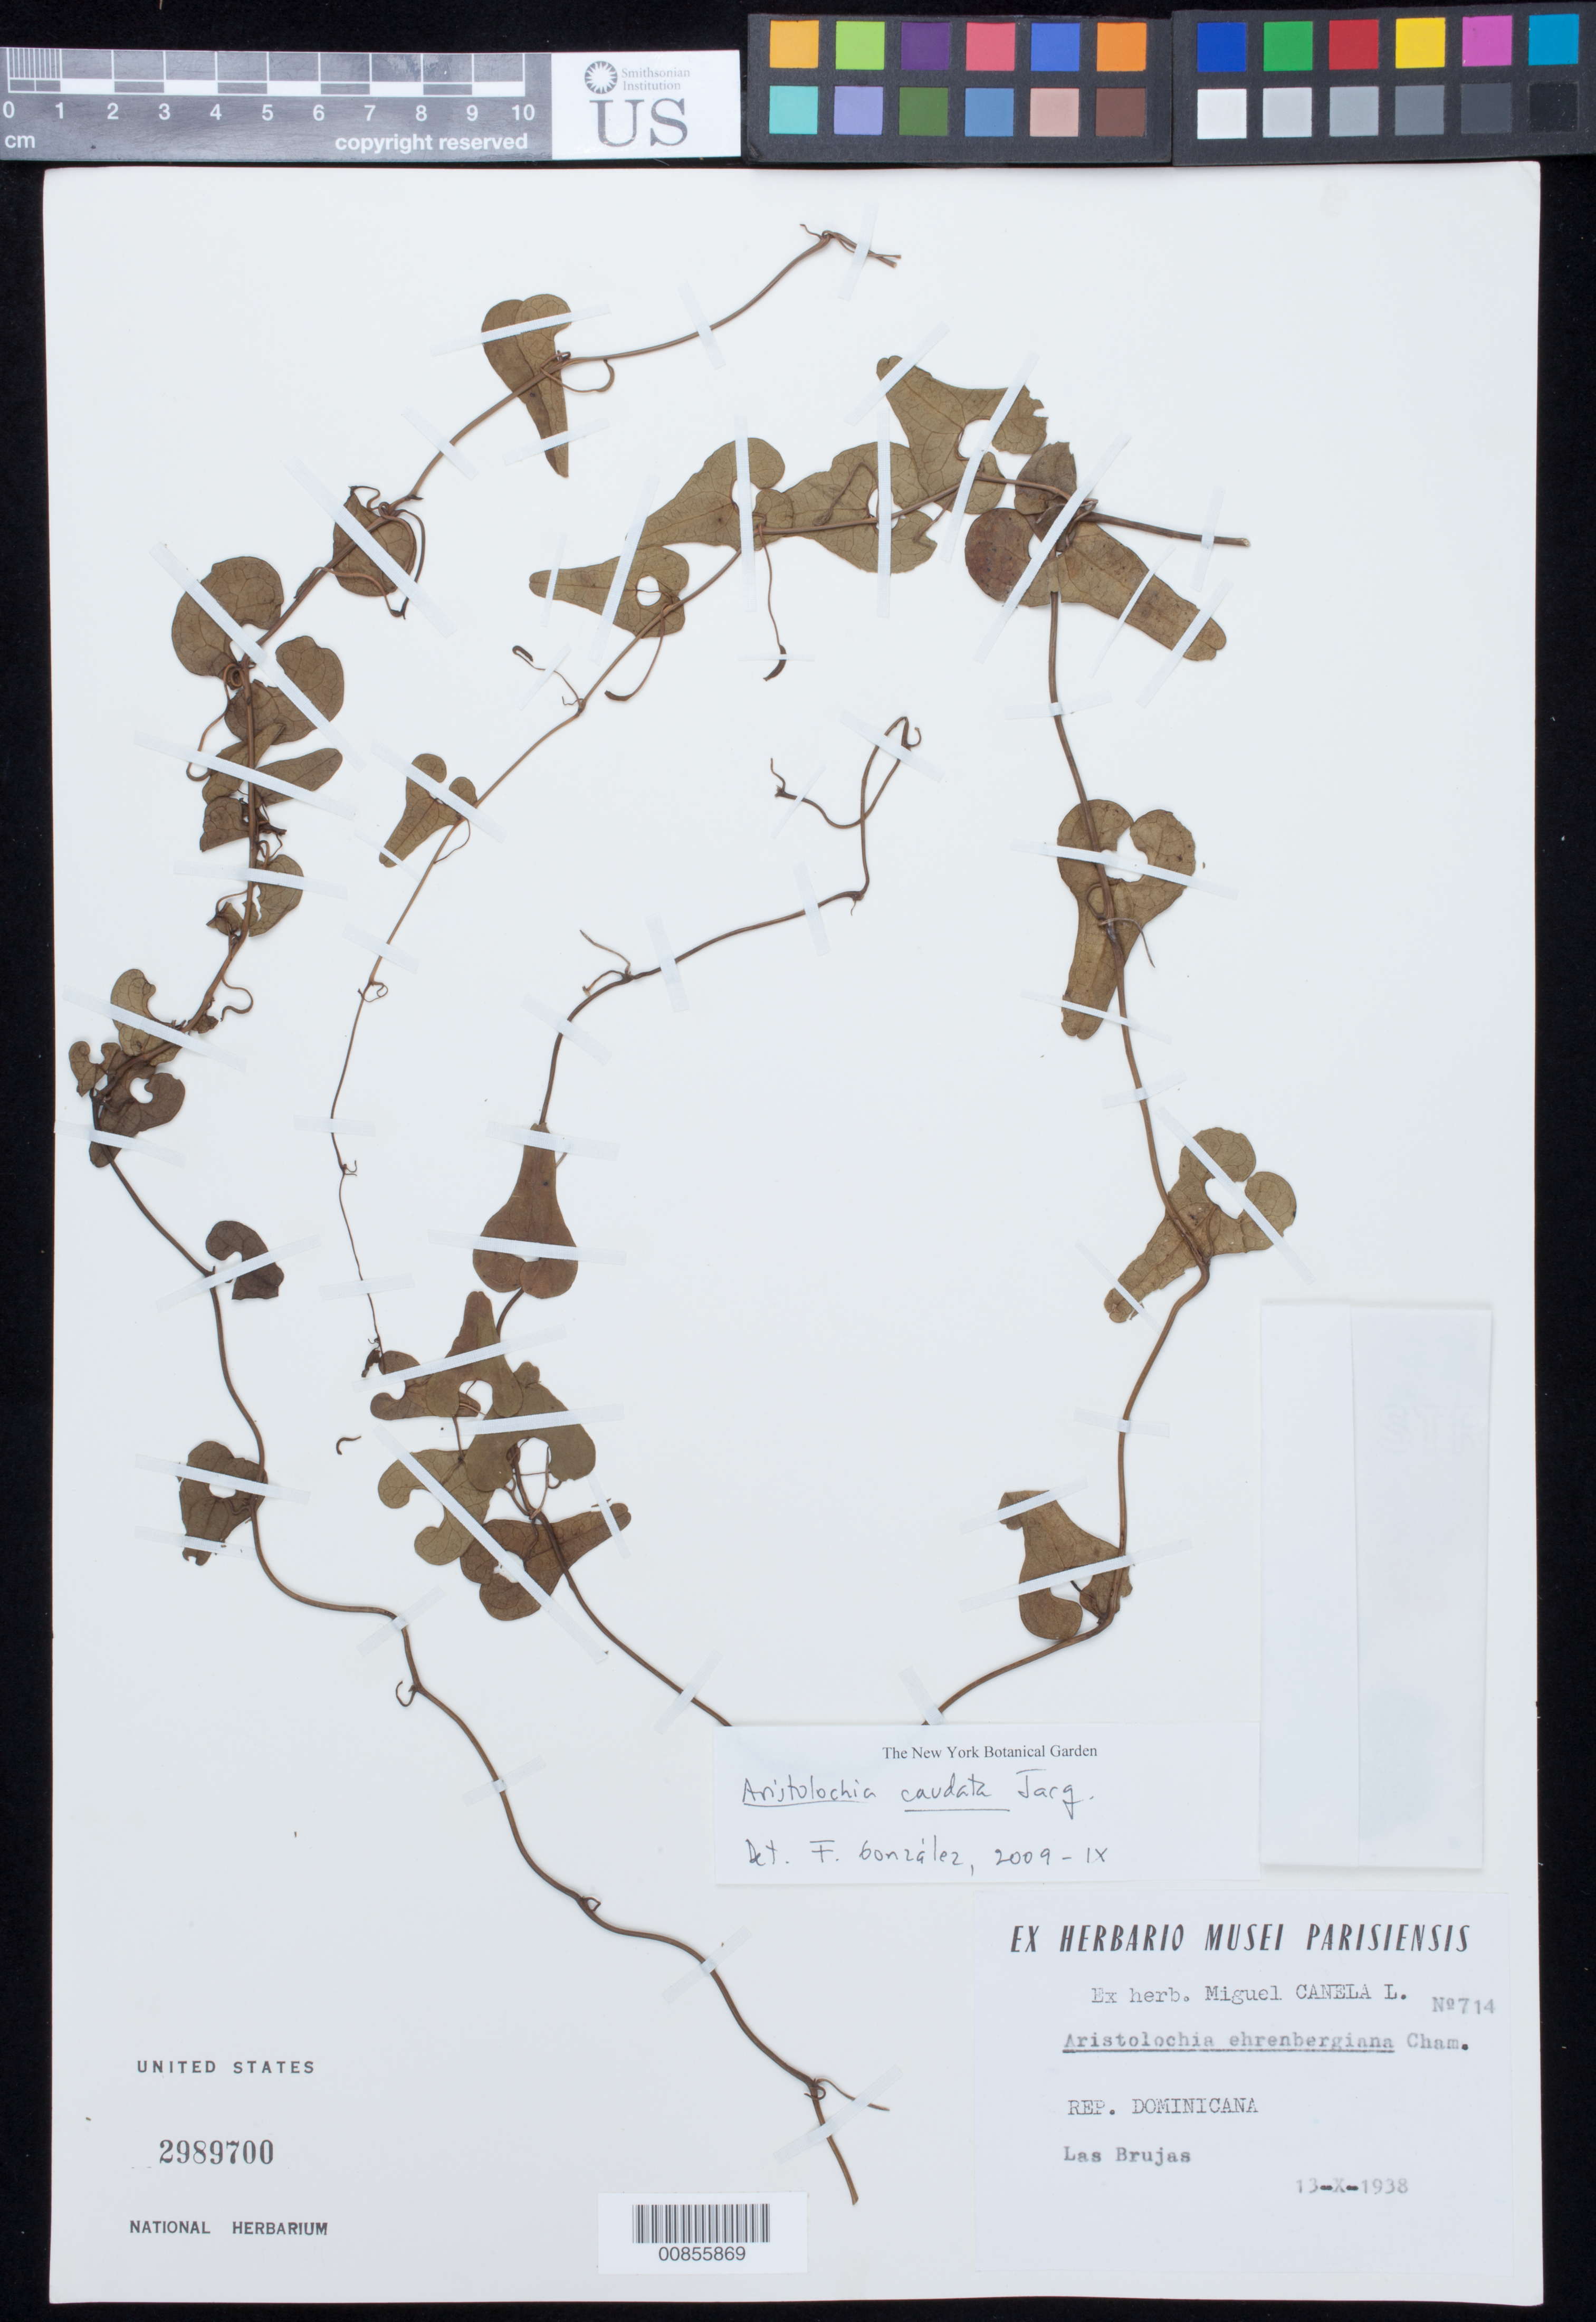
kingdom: Plantae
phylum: Tracheophyta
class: Magnoliopsida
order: Piperales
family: Aristolochiaceae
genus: Aristolochia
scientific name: Aristolochia ehrenbergiana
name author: Cham.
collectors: M. Canela Lazaro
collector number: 714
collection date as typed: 13 Oct 1938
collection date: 1938-10-13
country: Dominican Republic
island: Hispaniola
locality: Las Brujas.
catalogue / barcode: US 2989700